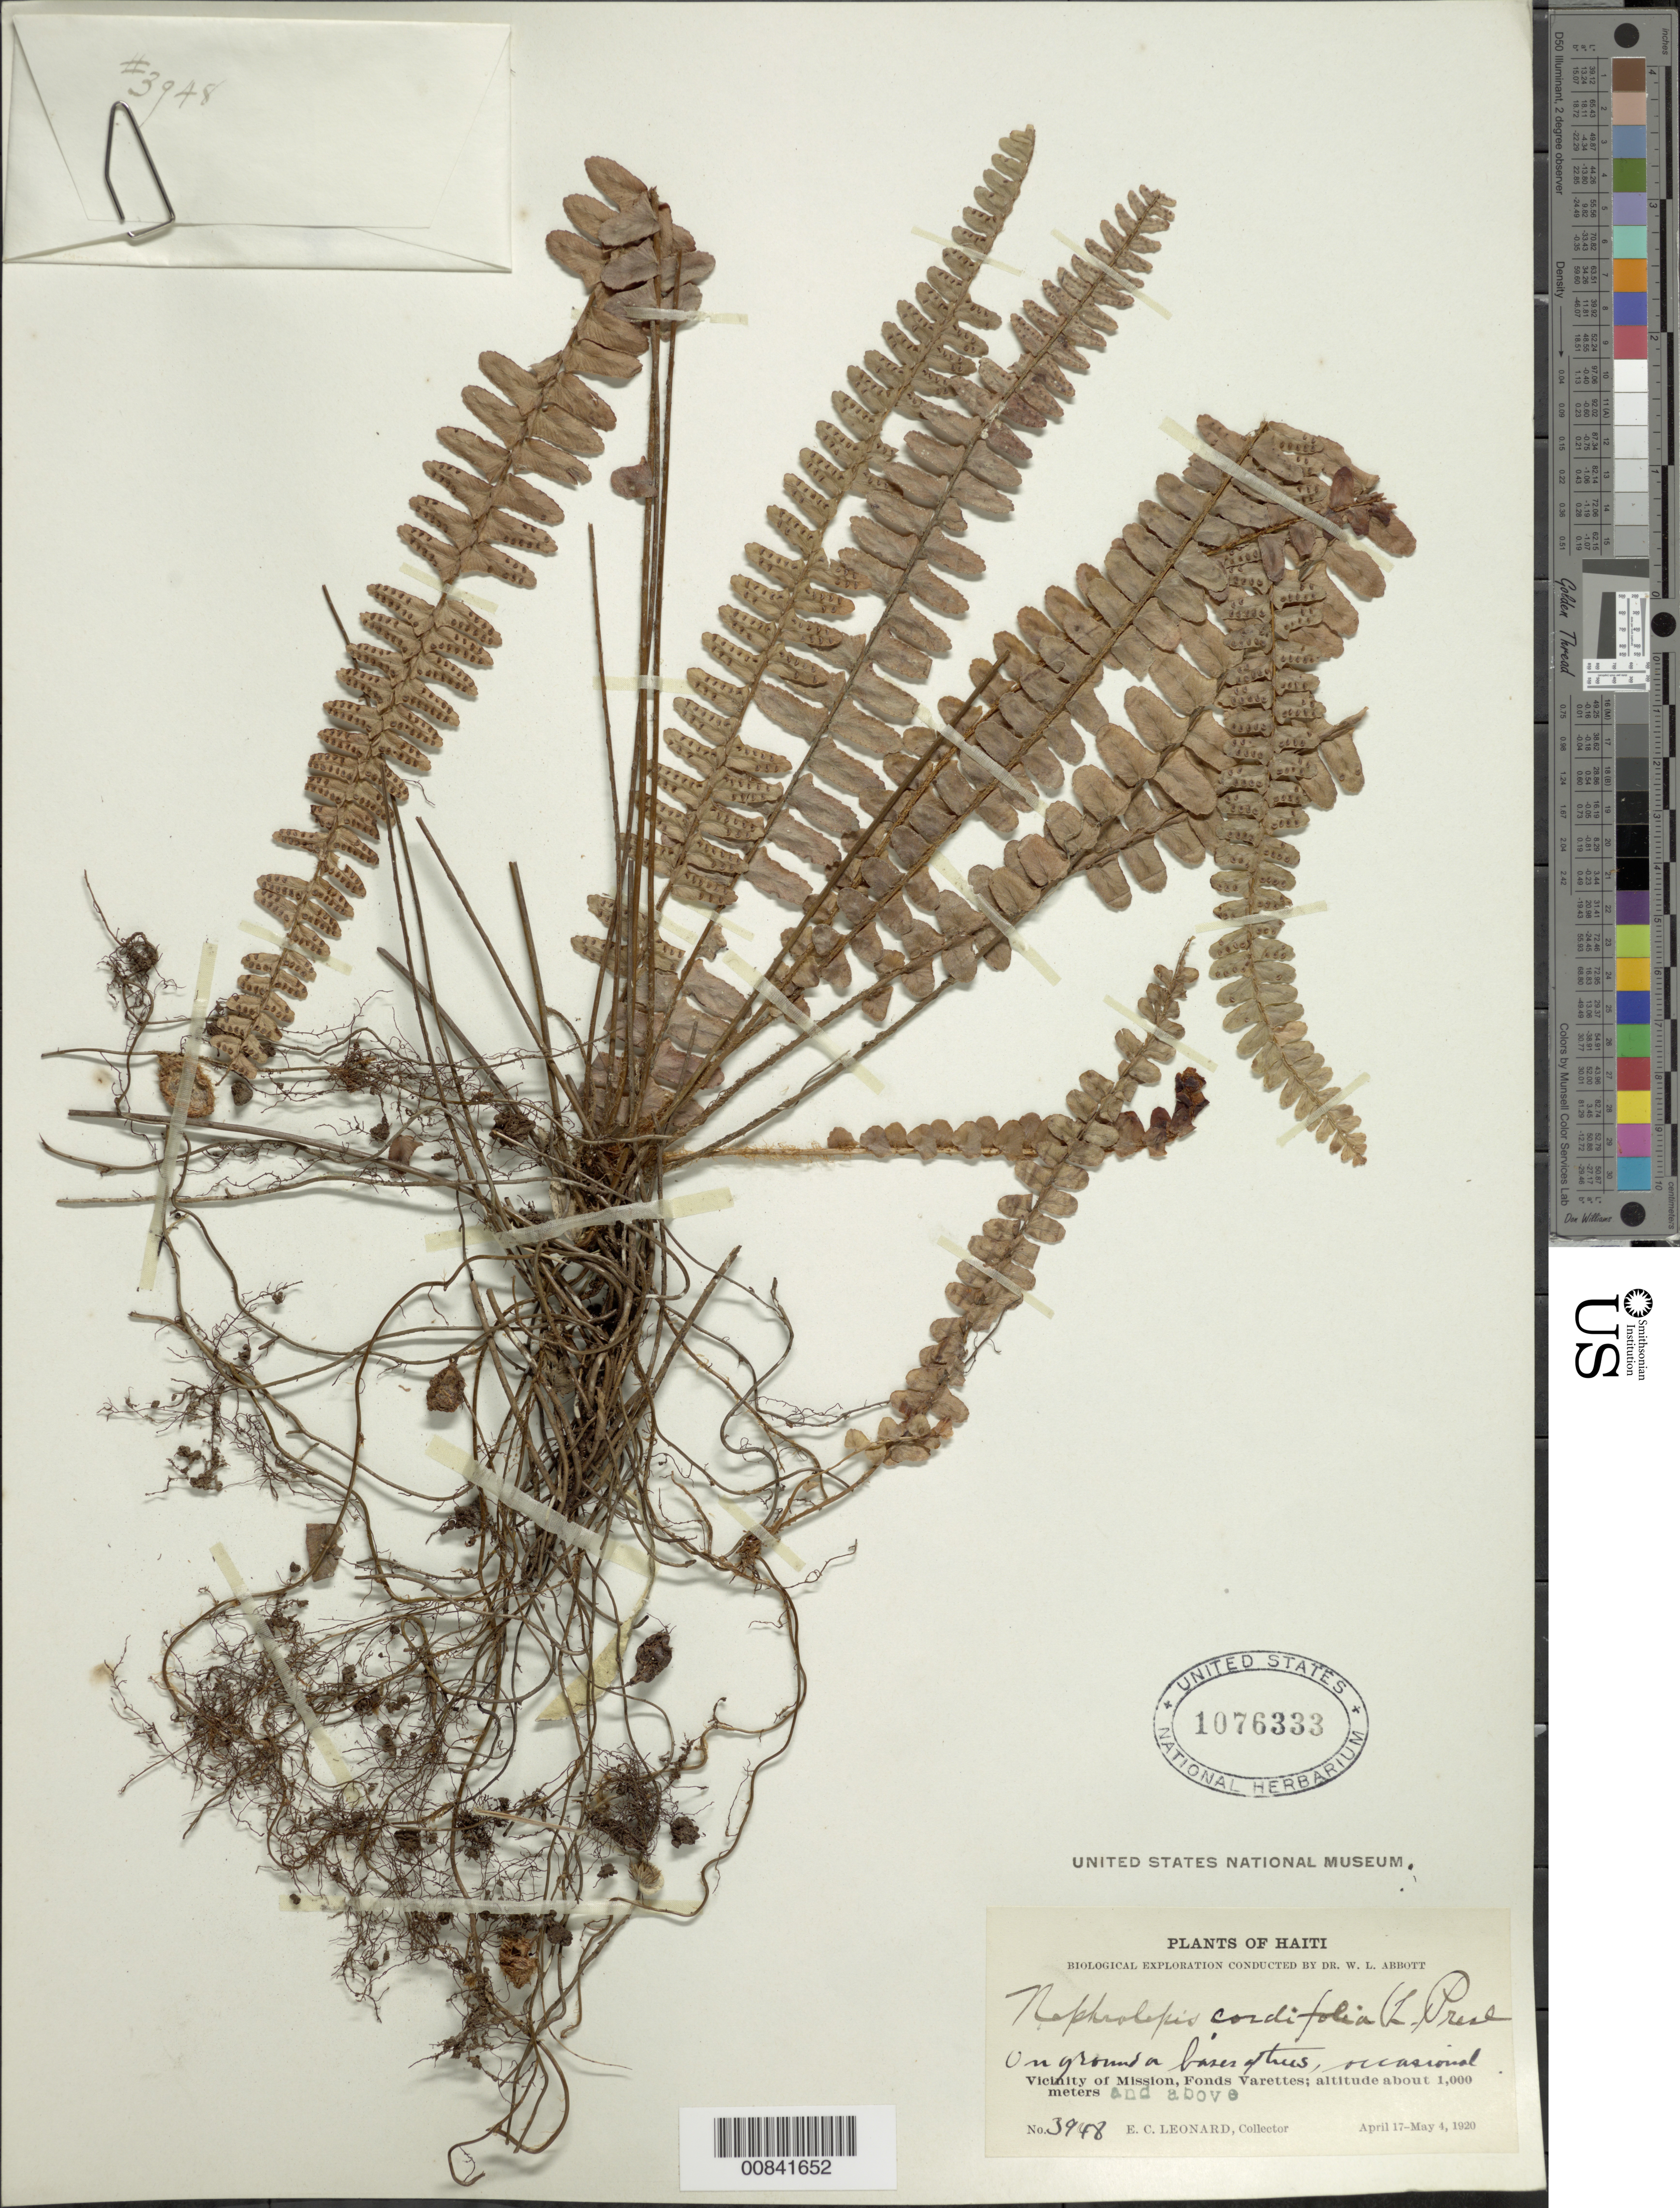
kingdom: Plantae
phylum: Tracheophyta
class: Polypodiopsida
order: Polypodiales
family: Nephrolepidaceae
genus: Nephrolepis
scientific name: Nephrolepis cordifolia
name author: (L.) C. Presl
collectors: E. C. Leonard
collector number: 3948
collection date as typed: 17 Apr 1920 to 04 May 1920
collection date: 1920-04-17/1920-05-04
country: Haiti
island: Hispaniola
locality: Fonds Varettes, vicinity Mission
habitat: Bases of trees, on ground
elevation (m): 1000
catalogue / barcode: US 1076333